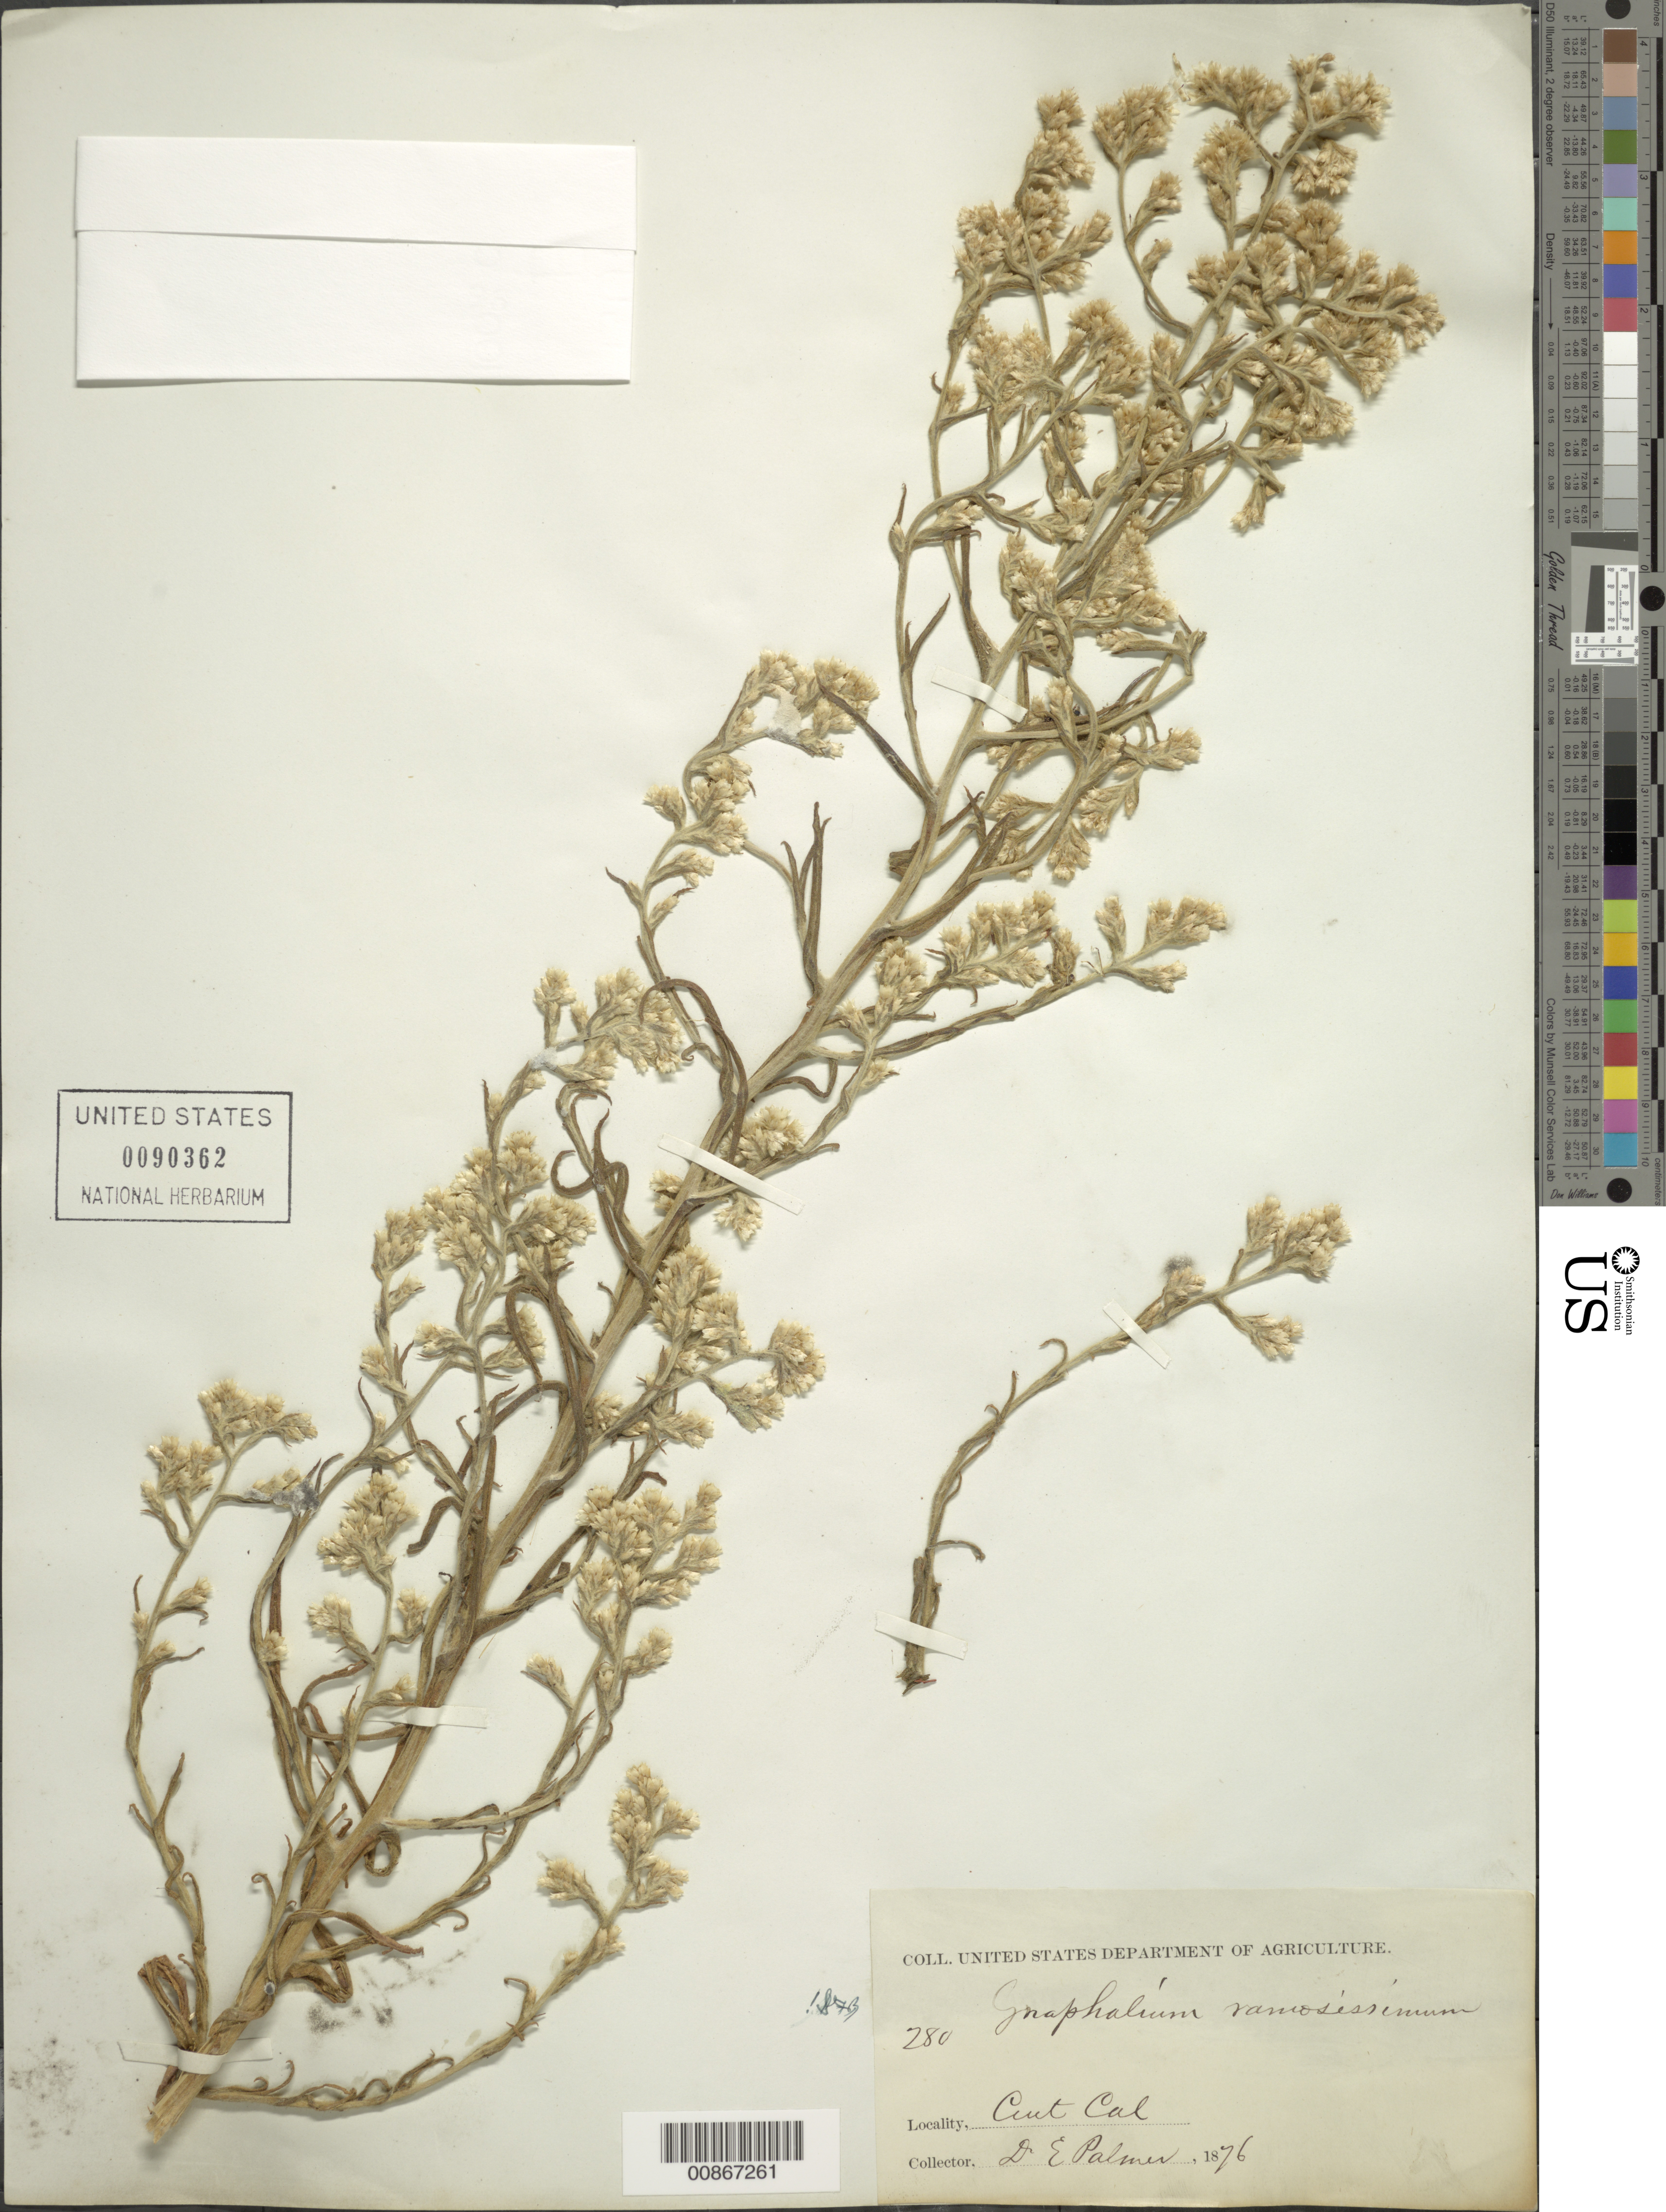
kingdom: Plantae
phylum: Tracheophyta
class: Magnoliopsida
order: Asterales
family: Asteraceae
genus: Pseudognaphalium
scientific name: Pseudognaphalium ramosissimum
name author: (Nutt.) Anderb.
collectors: E. Palmer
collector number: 280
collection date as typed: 1876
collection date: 1876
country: United States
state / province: California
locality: Central California.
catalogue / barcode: US 90362